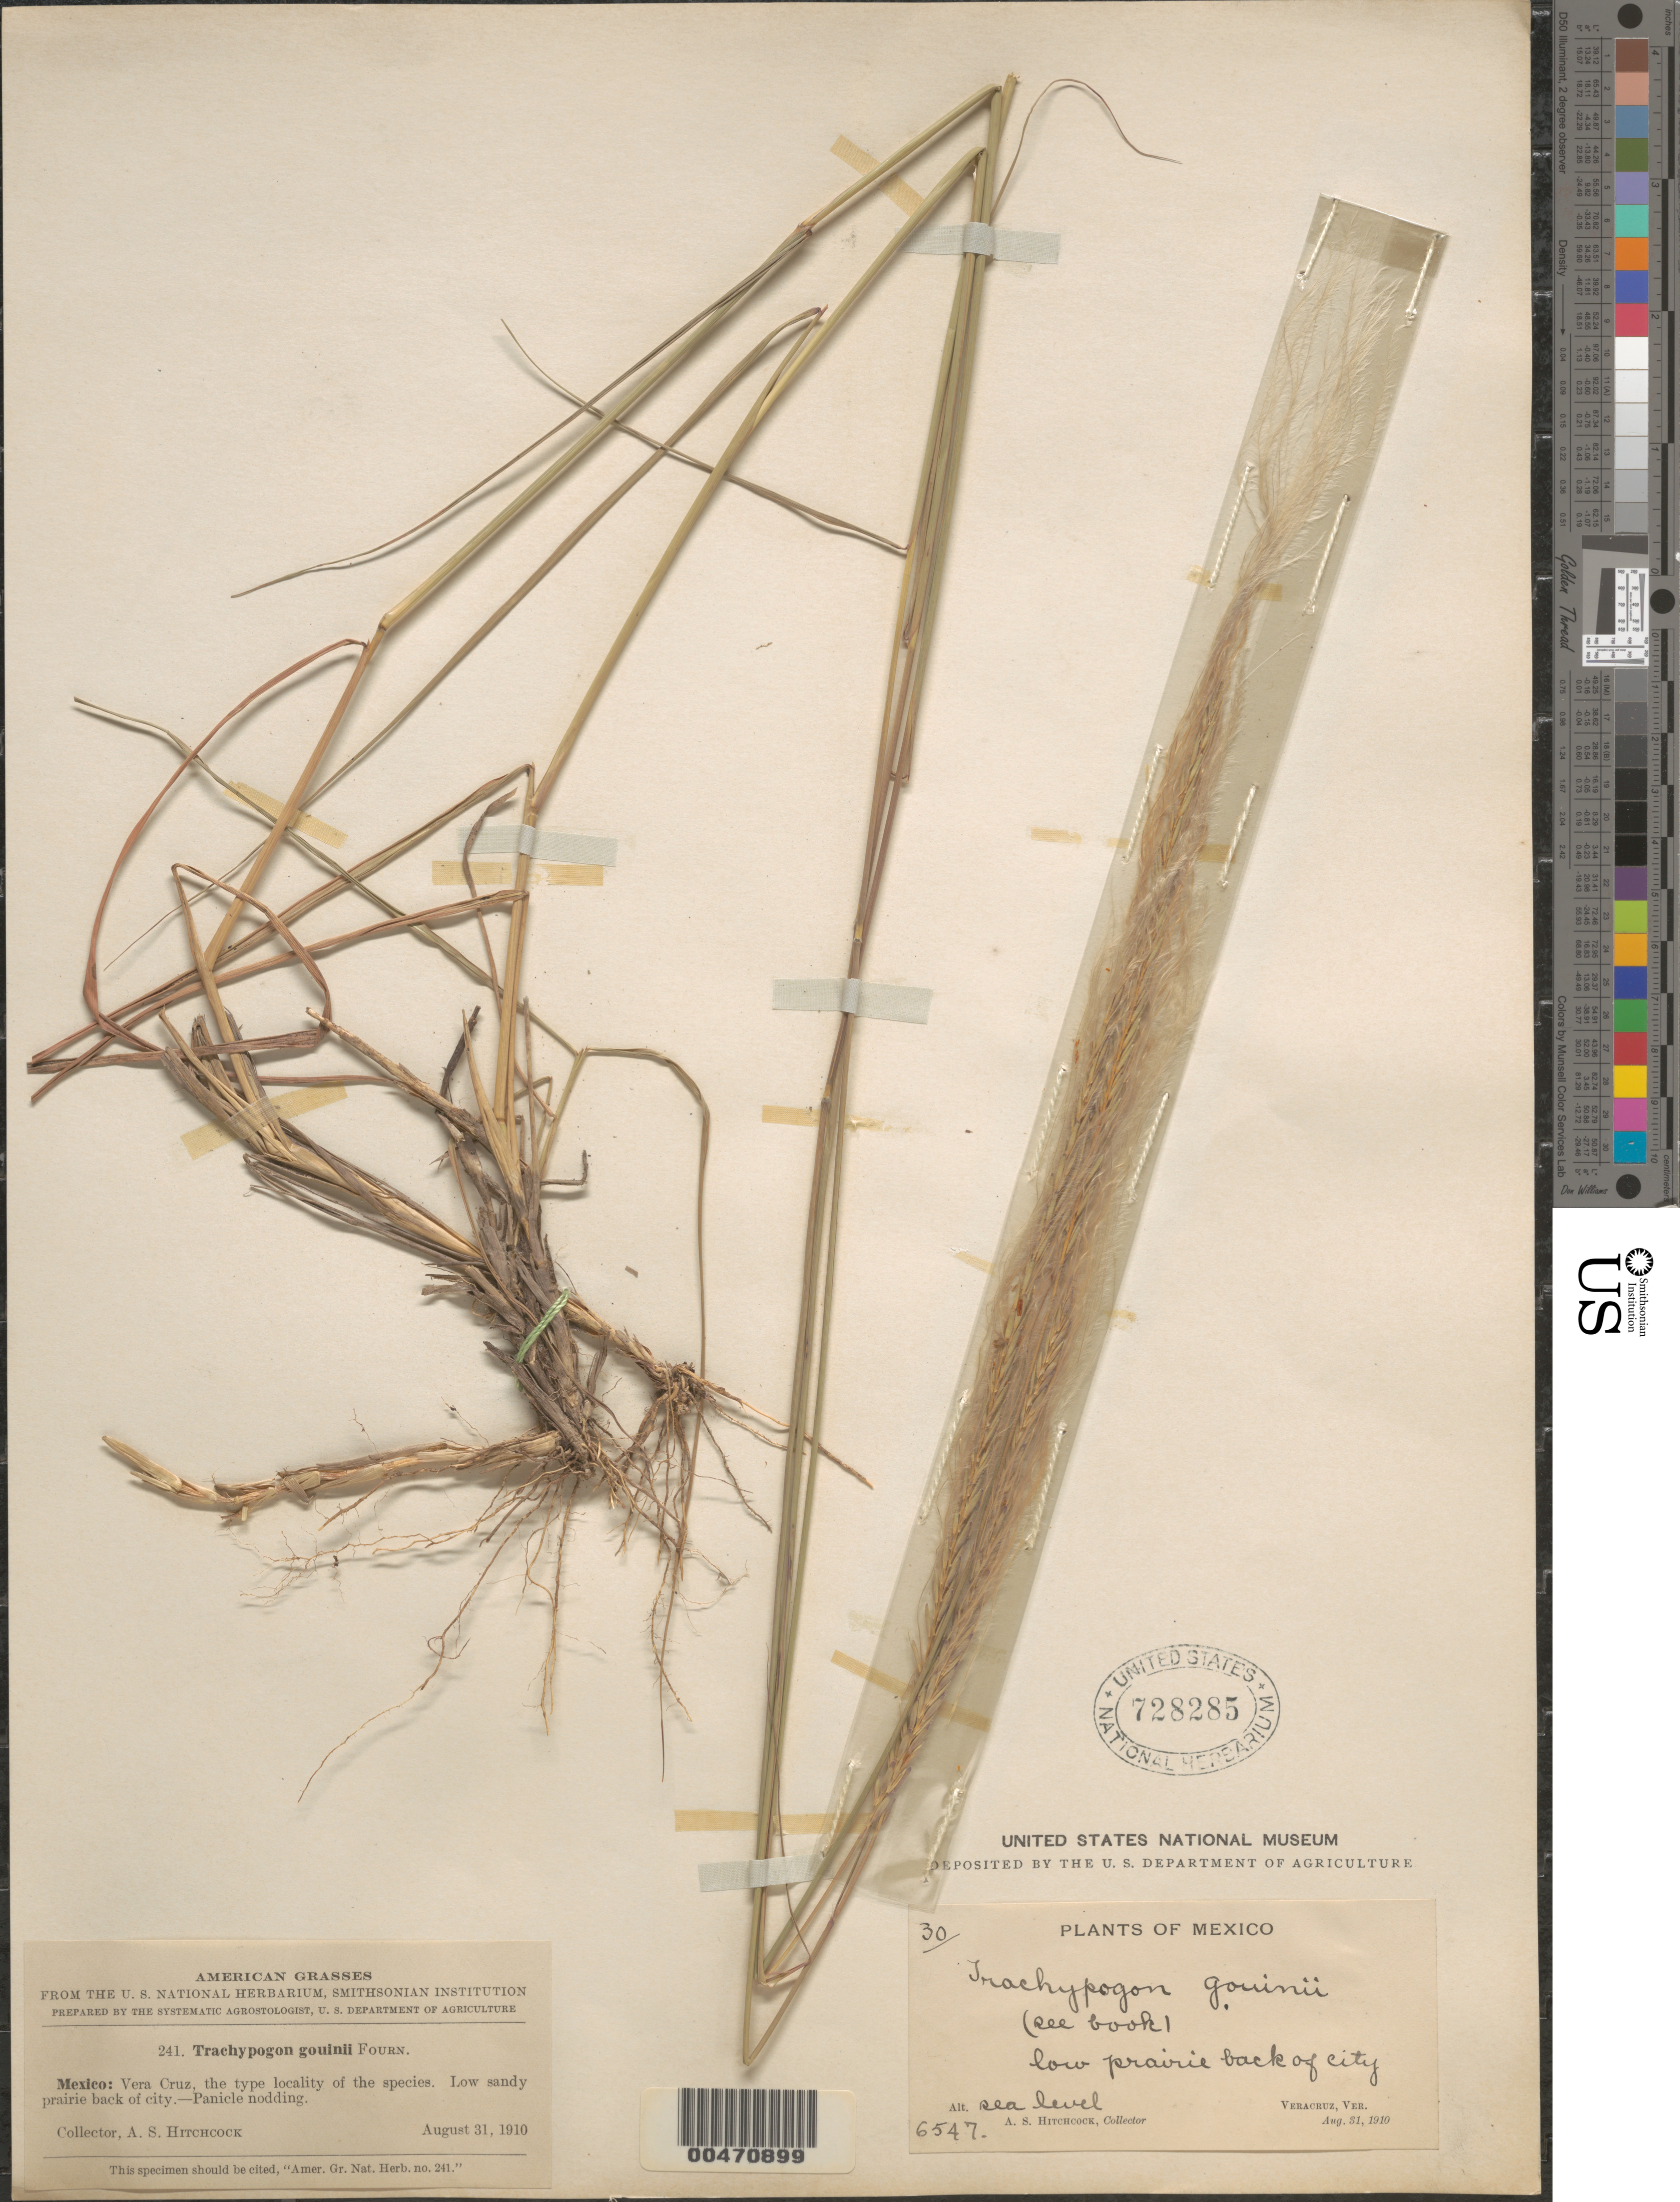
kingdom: Plantae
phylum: Tracheophyta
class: Liliopsida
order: Poales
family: Poaceae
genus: Trachypogon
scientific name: Trachypogon gouini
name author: E. Fourn.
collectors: A. S. Hitchcock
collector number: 6547/30/241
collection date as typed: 31 Aug 1910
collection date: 1910-08-31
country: Mexico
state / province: Veracruz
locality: Veracruz, back of city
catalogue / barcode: US 728285